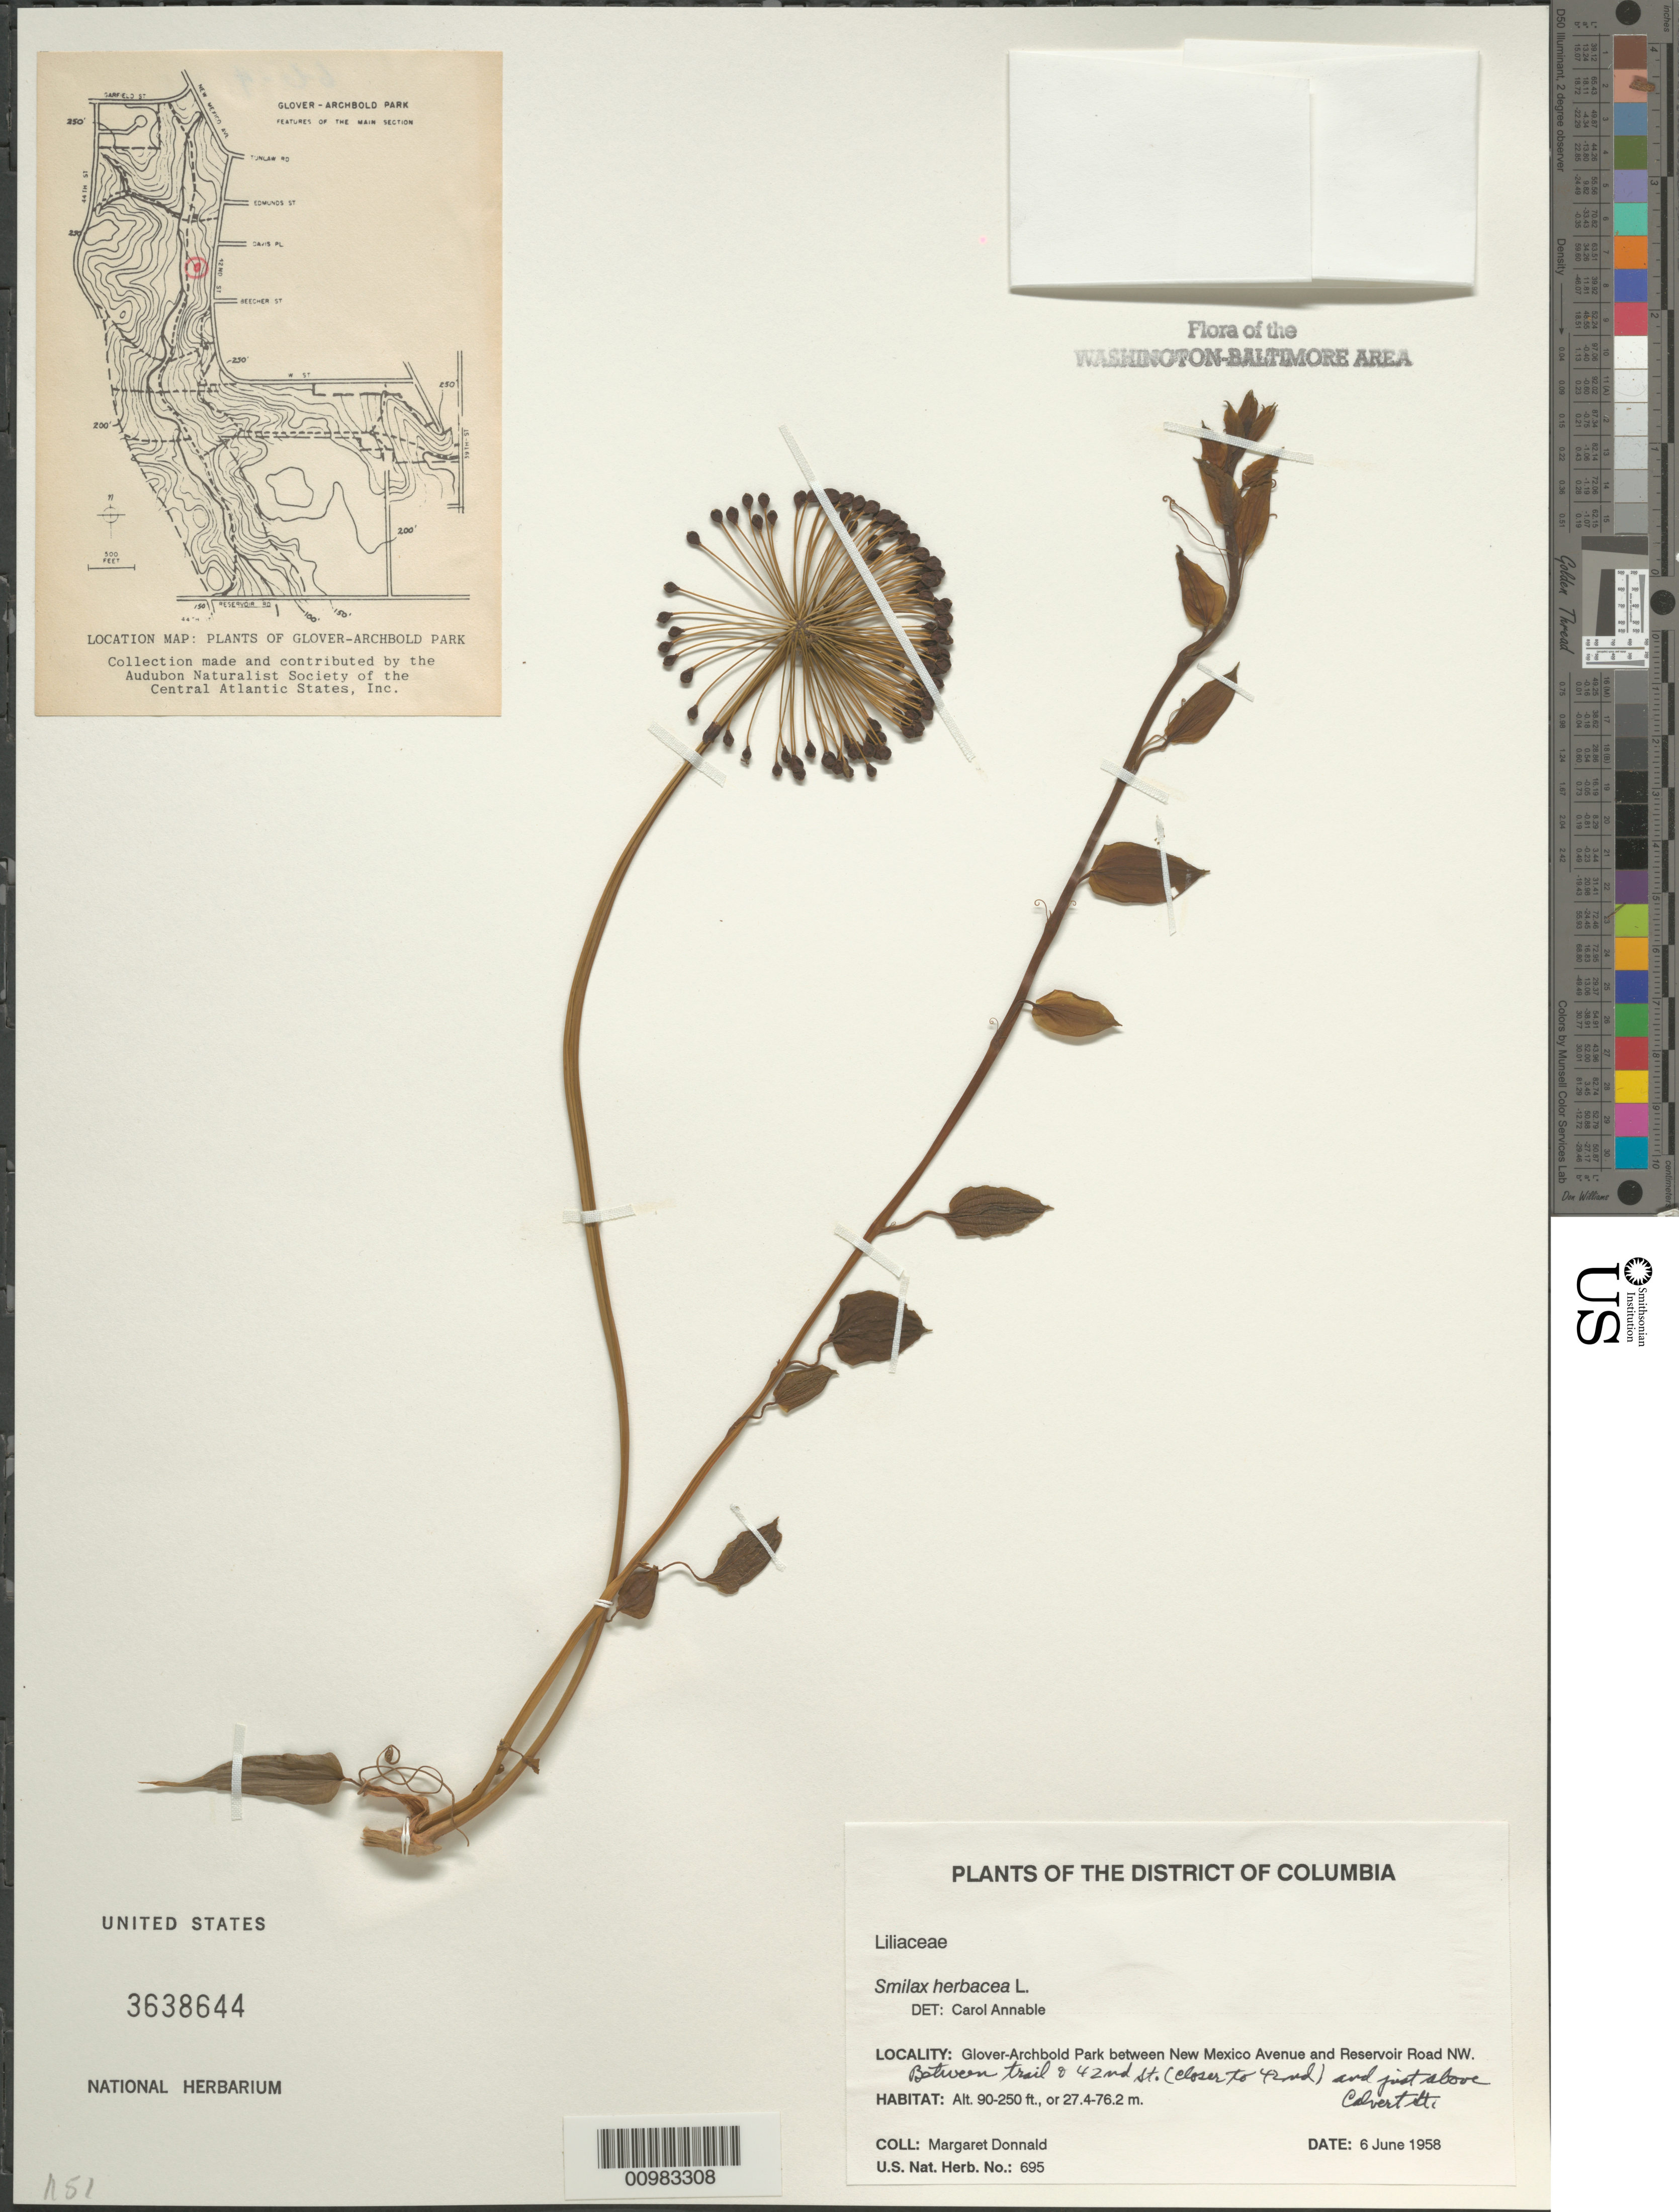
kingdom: Plantae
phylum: Tracheophyta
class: Liliopsida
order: Liliales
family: Smilacaceae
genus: Smilax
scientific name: Smilax herbacea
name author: L.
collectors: M. Donnald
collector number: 695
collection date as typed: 6 Jun 1958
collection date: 1958-06-06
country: United States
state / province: District of Columbia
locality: Glover-Archbold Park between New Mexico Avenue and Reservoir Road NW. Between trail and 42nd St. (closer to 42nd) and just above Calvert St.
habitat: park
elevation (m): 27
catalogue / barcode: US 3638644